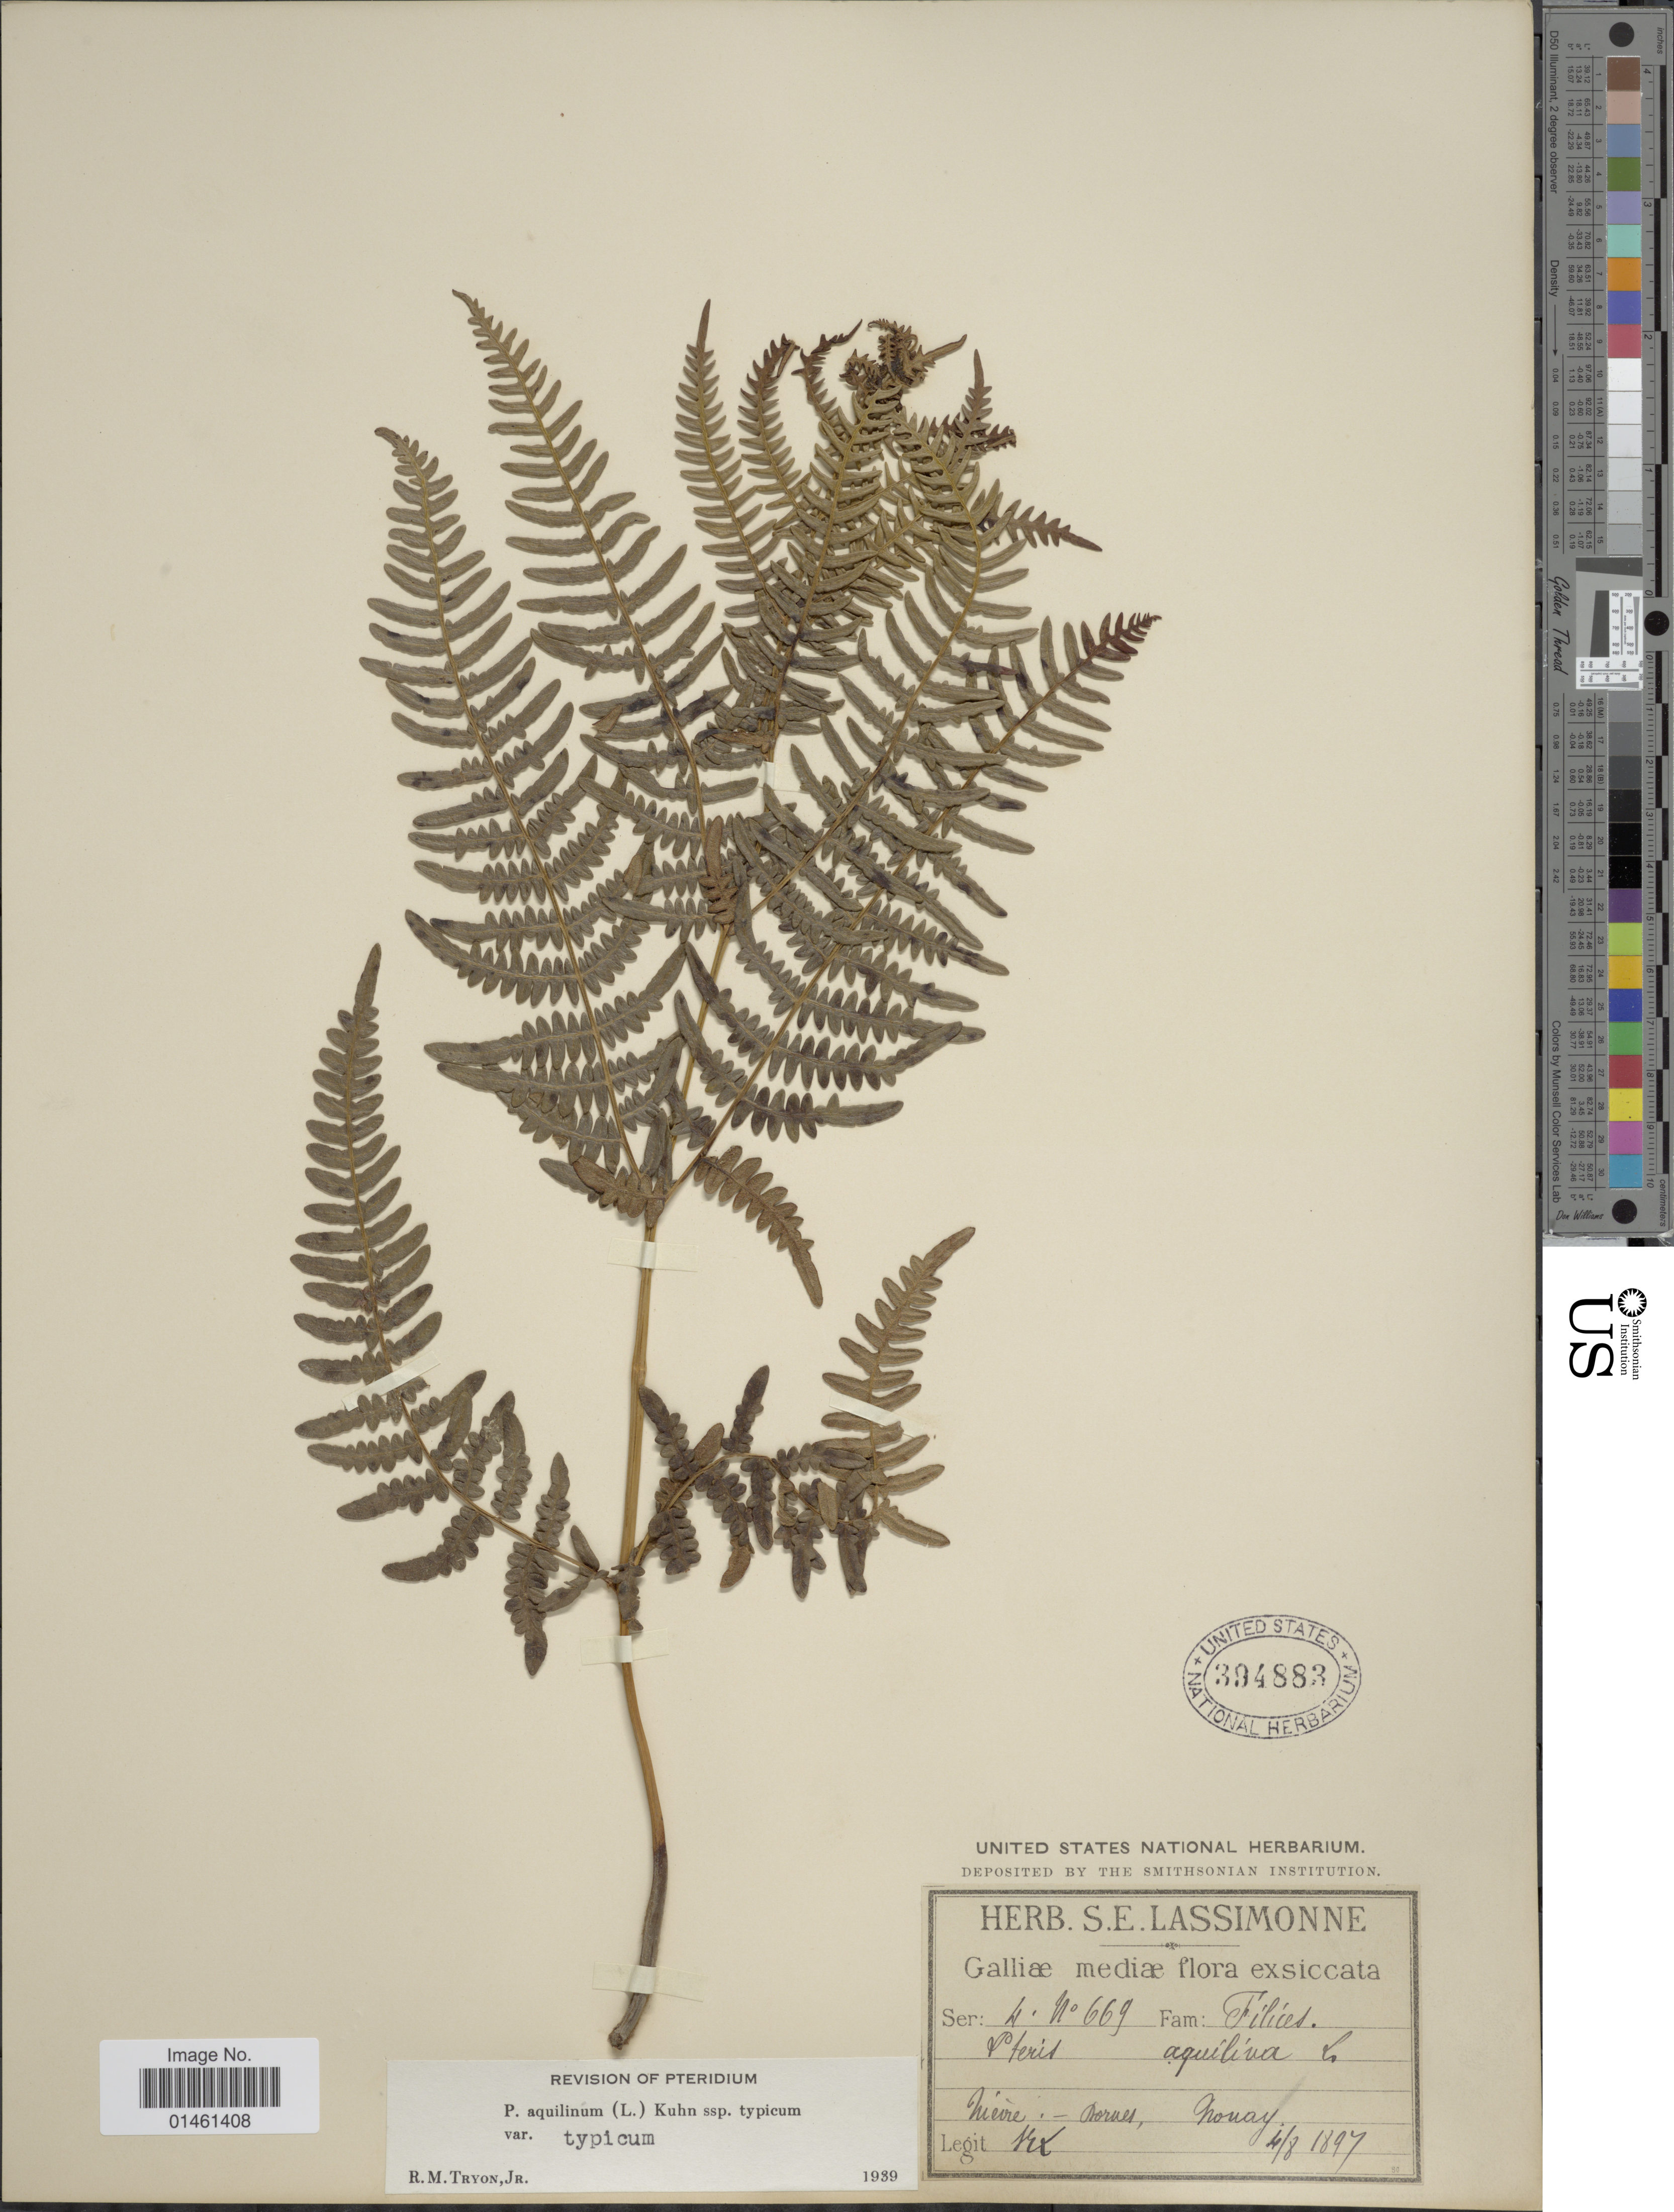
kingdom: Plantae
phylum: Tracheophyta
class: Polypodiopsida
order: Polypodiales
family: Dennstaedtiaceae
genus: Pteridium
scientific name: Pteridium aquilinum var. typicum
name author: R.M. Tryon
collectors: S. Lassimonne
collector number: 669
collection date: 1897-08-04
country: France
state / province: Bourgogne-Franche-Comté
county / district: Nièvre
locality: Galliæ mediæ [Central France]. Nièvre - Dornes, Nonay.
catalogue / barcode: US 394883